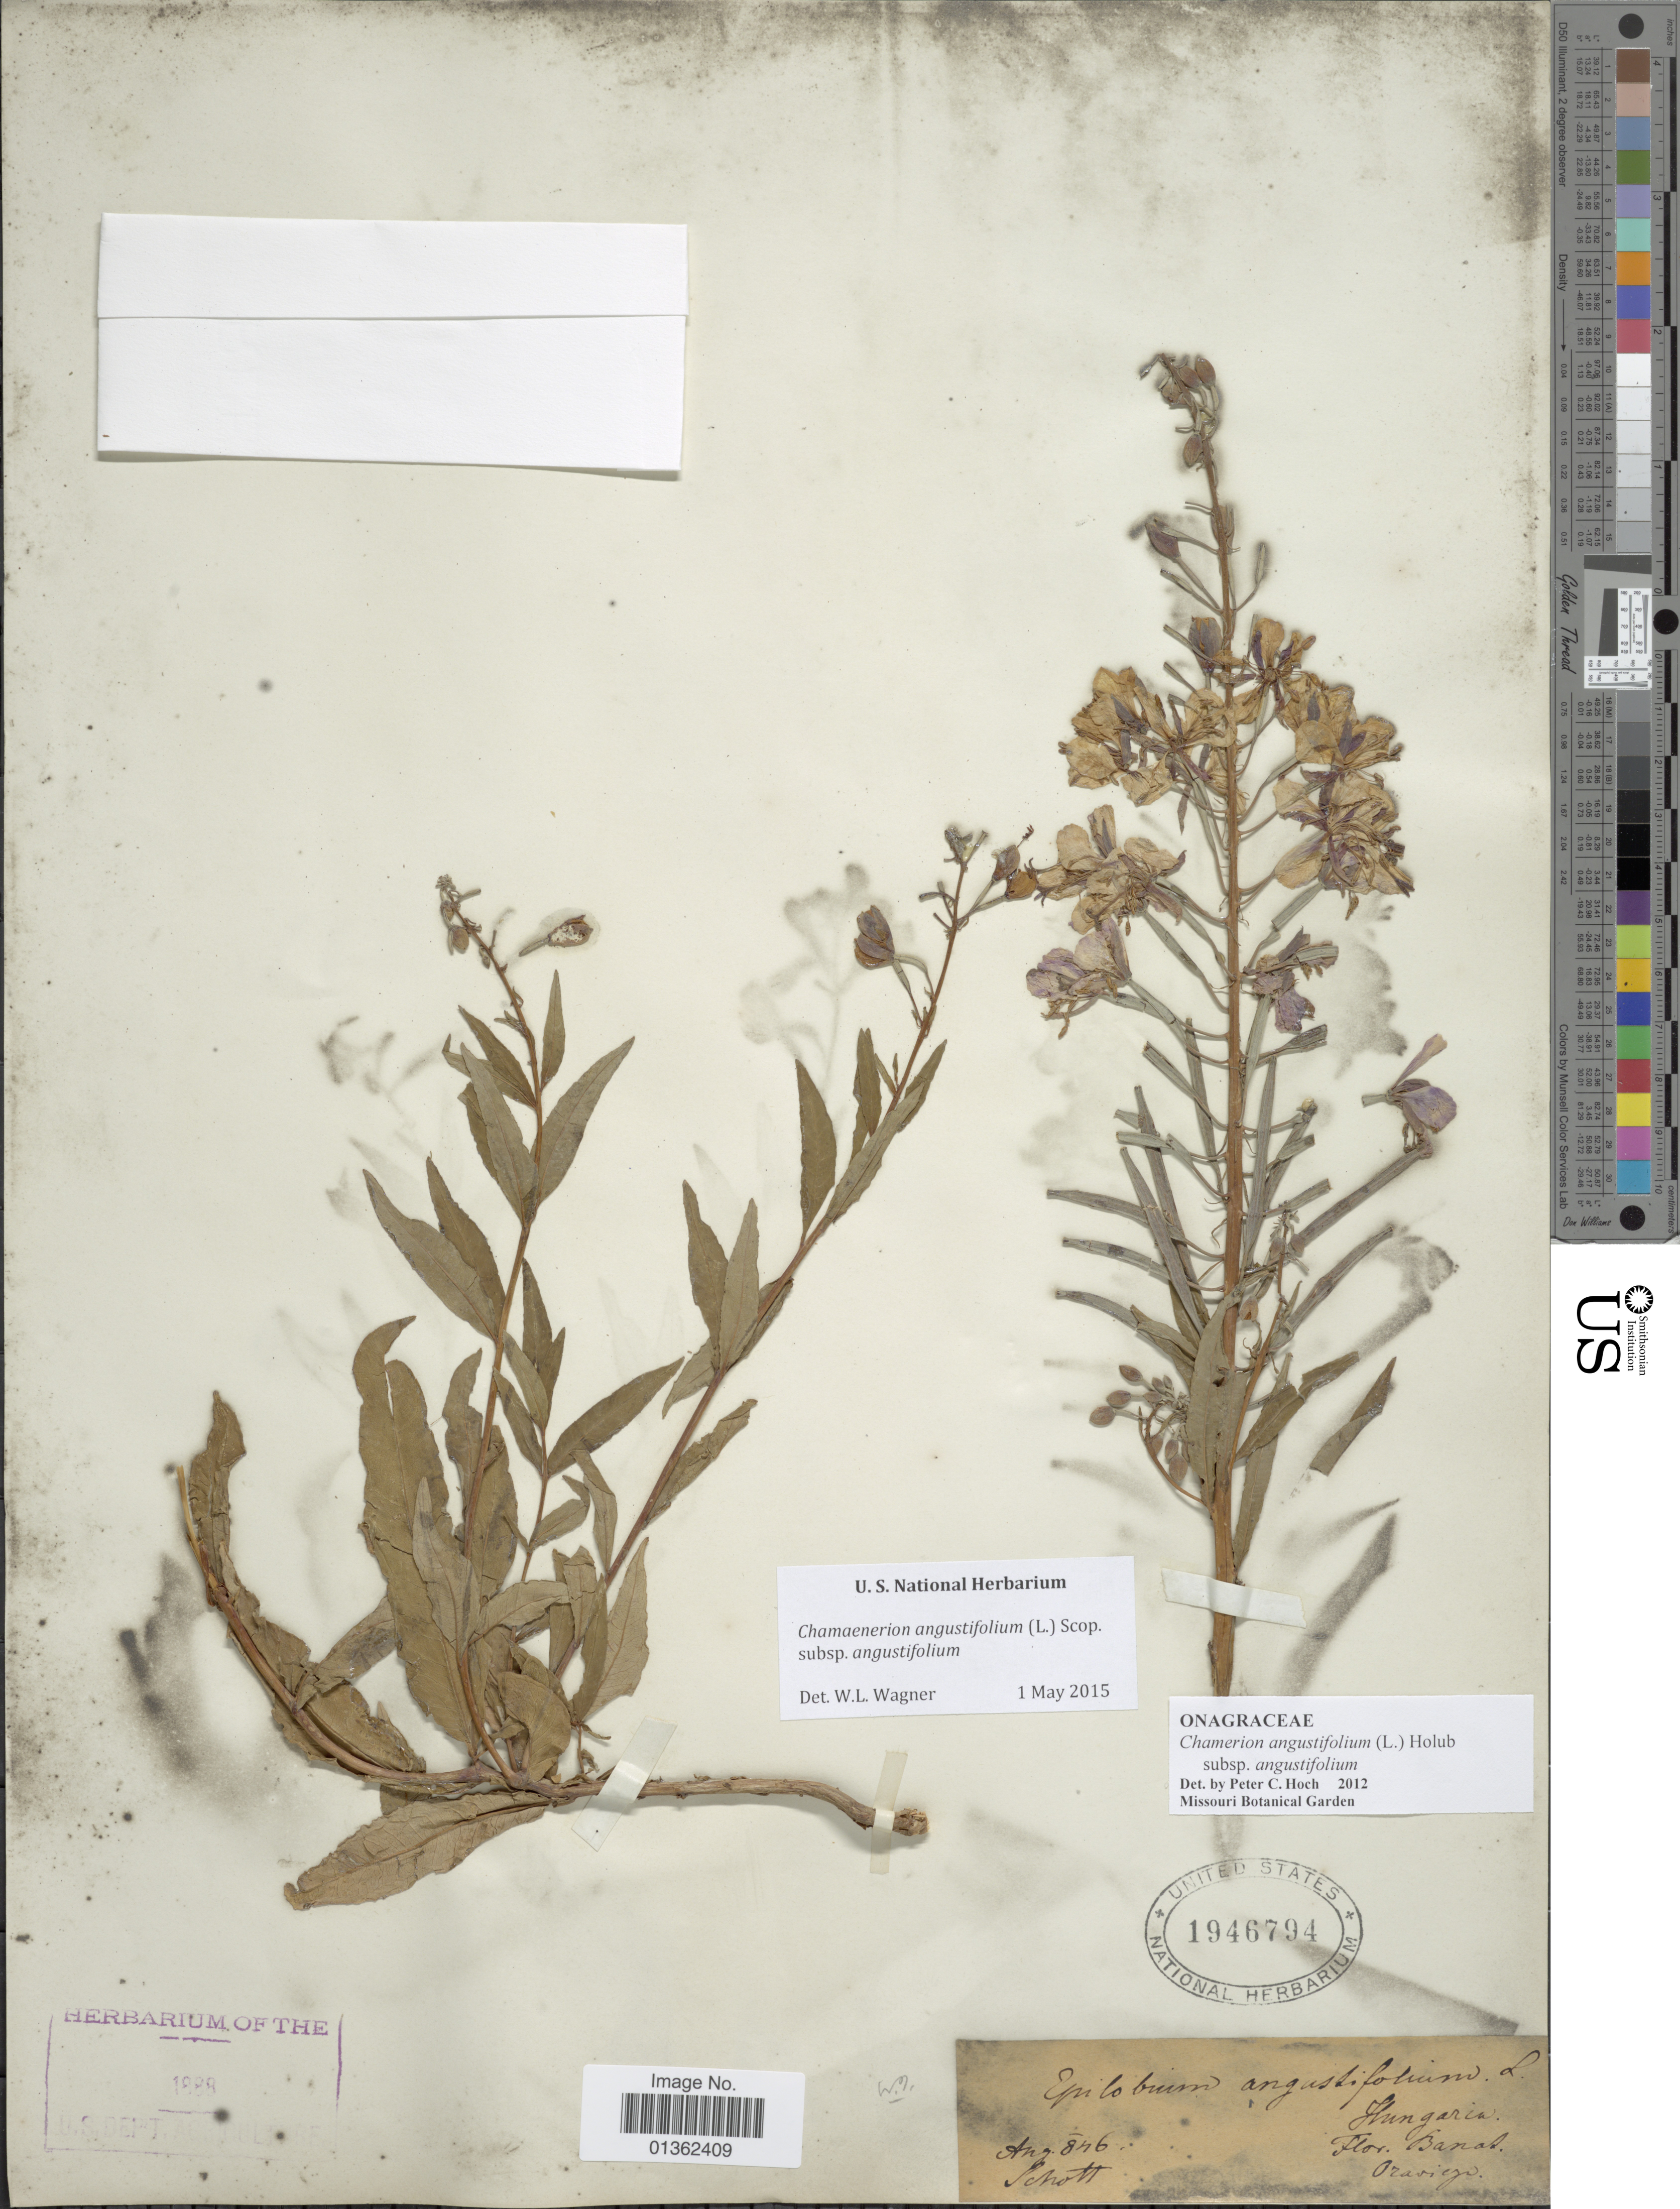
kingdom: Plantae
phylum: Tracheophyta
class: Magnoliopsida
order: Myrtales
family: Onagraceae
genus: Chamaenerion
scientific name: Chamaenerion angustifolium subsp. angustifolium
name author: (L.) Scop.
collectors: Schott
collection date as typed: Transcribed d/m/y: /8/46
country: Hungary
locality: Banat. Oraviega. [interpreted]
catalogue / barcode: US 1946794